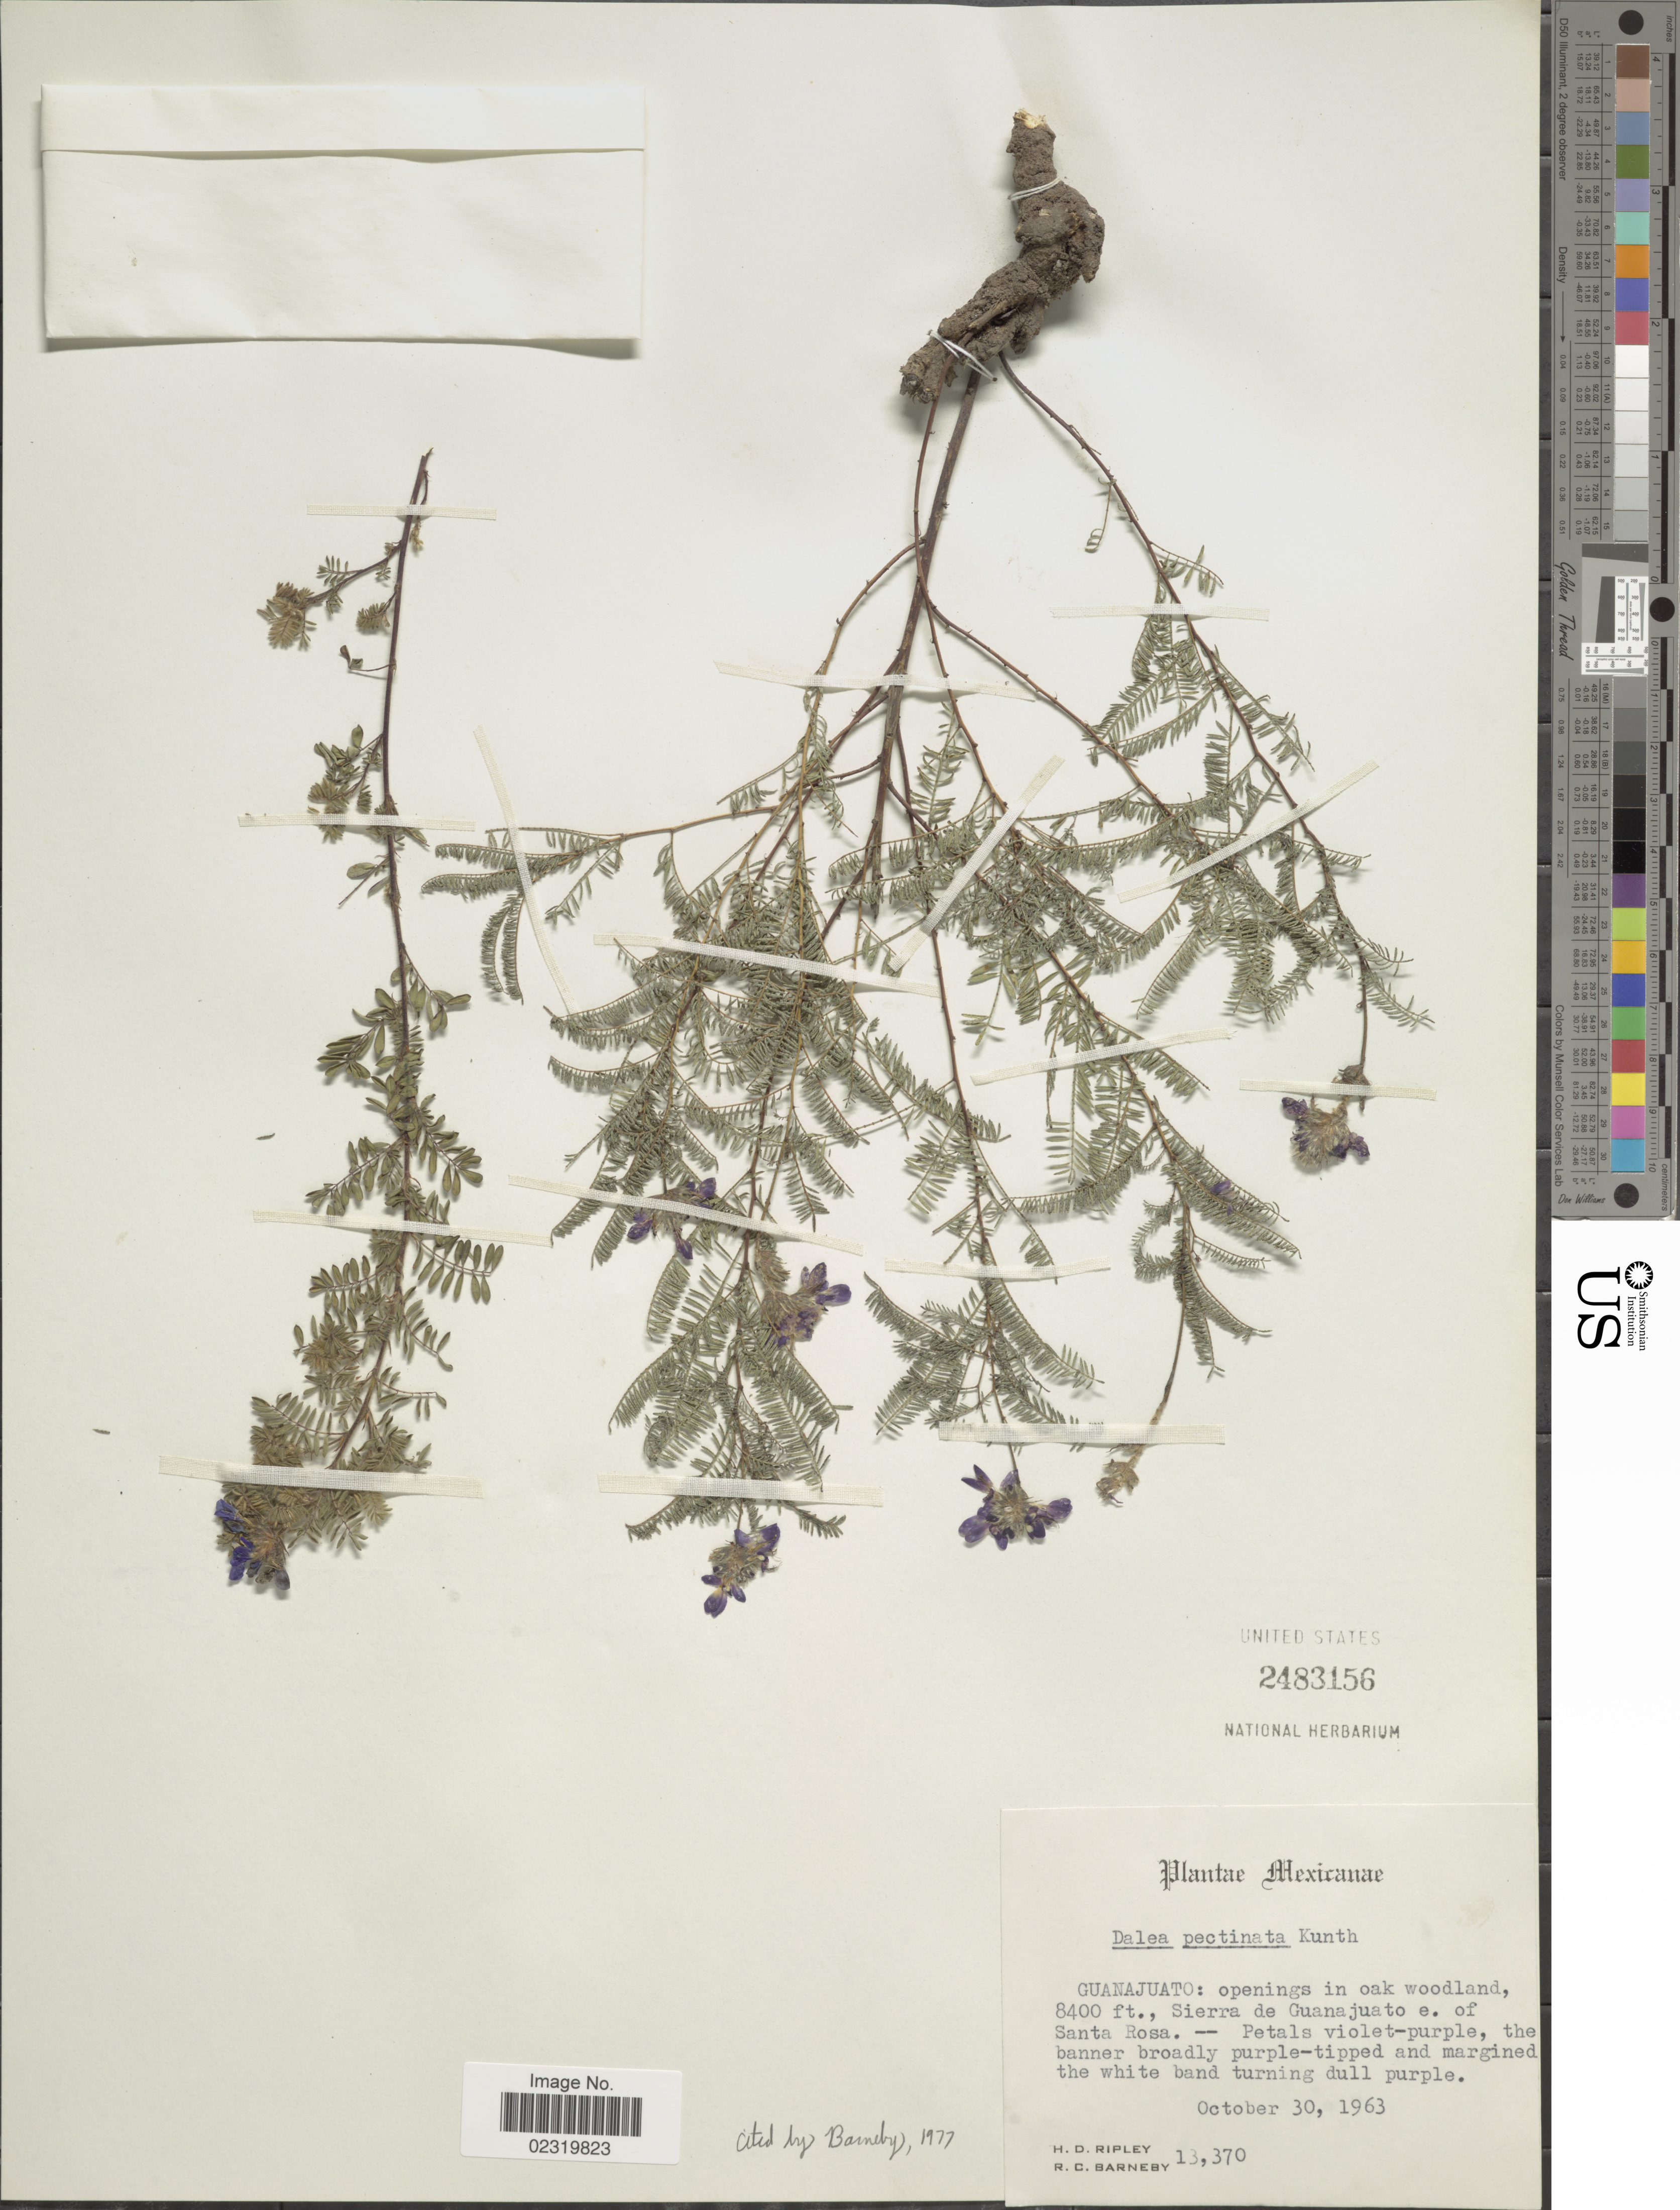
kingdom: Plantae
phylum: Tracheophyta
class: Magnoliopsida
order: Fabales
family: Fabaceae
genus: Dalea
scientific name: Dalea pectinata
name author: Kunth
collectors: H. Ripley & R. C. Barneby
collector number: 13370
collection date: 1963-10-30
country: Mexico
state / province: Guanajuato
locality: Sierra de Guanajuato e. of Santa Rosa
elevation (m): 2560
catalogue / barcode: US 2483156